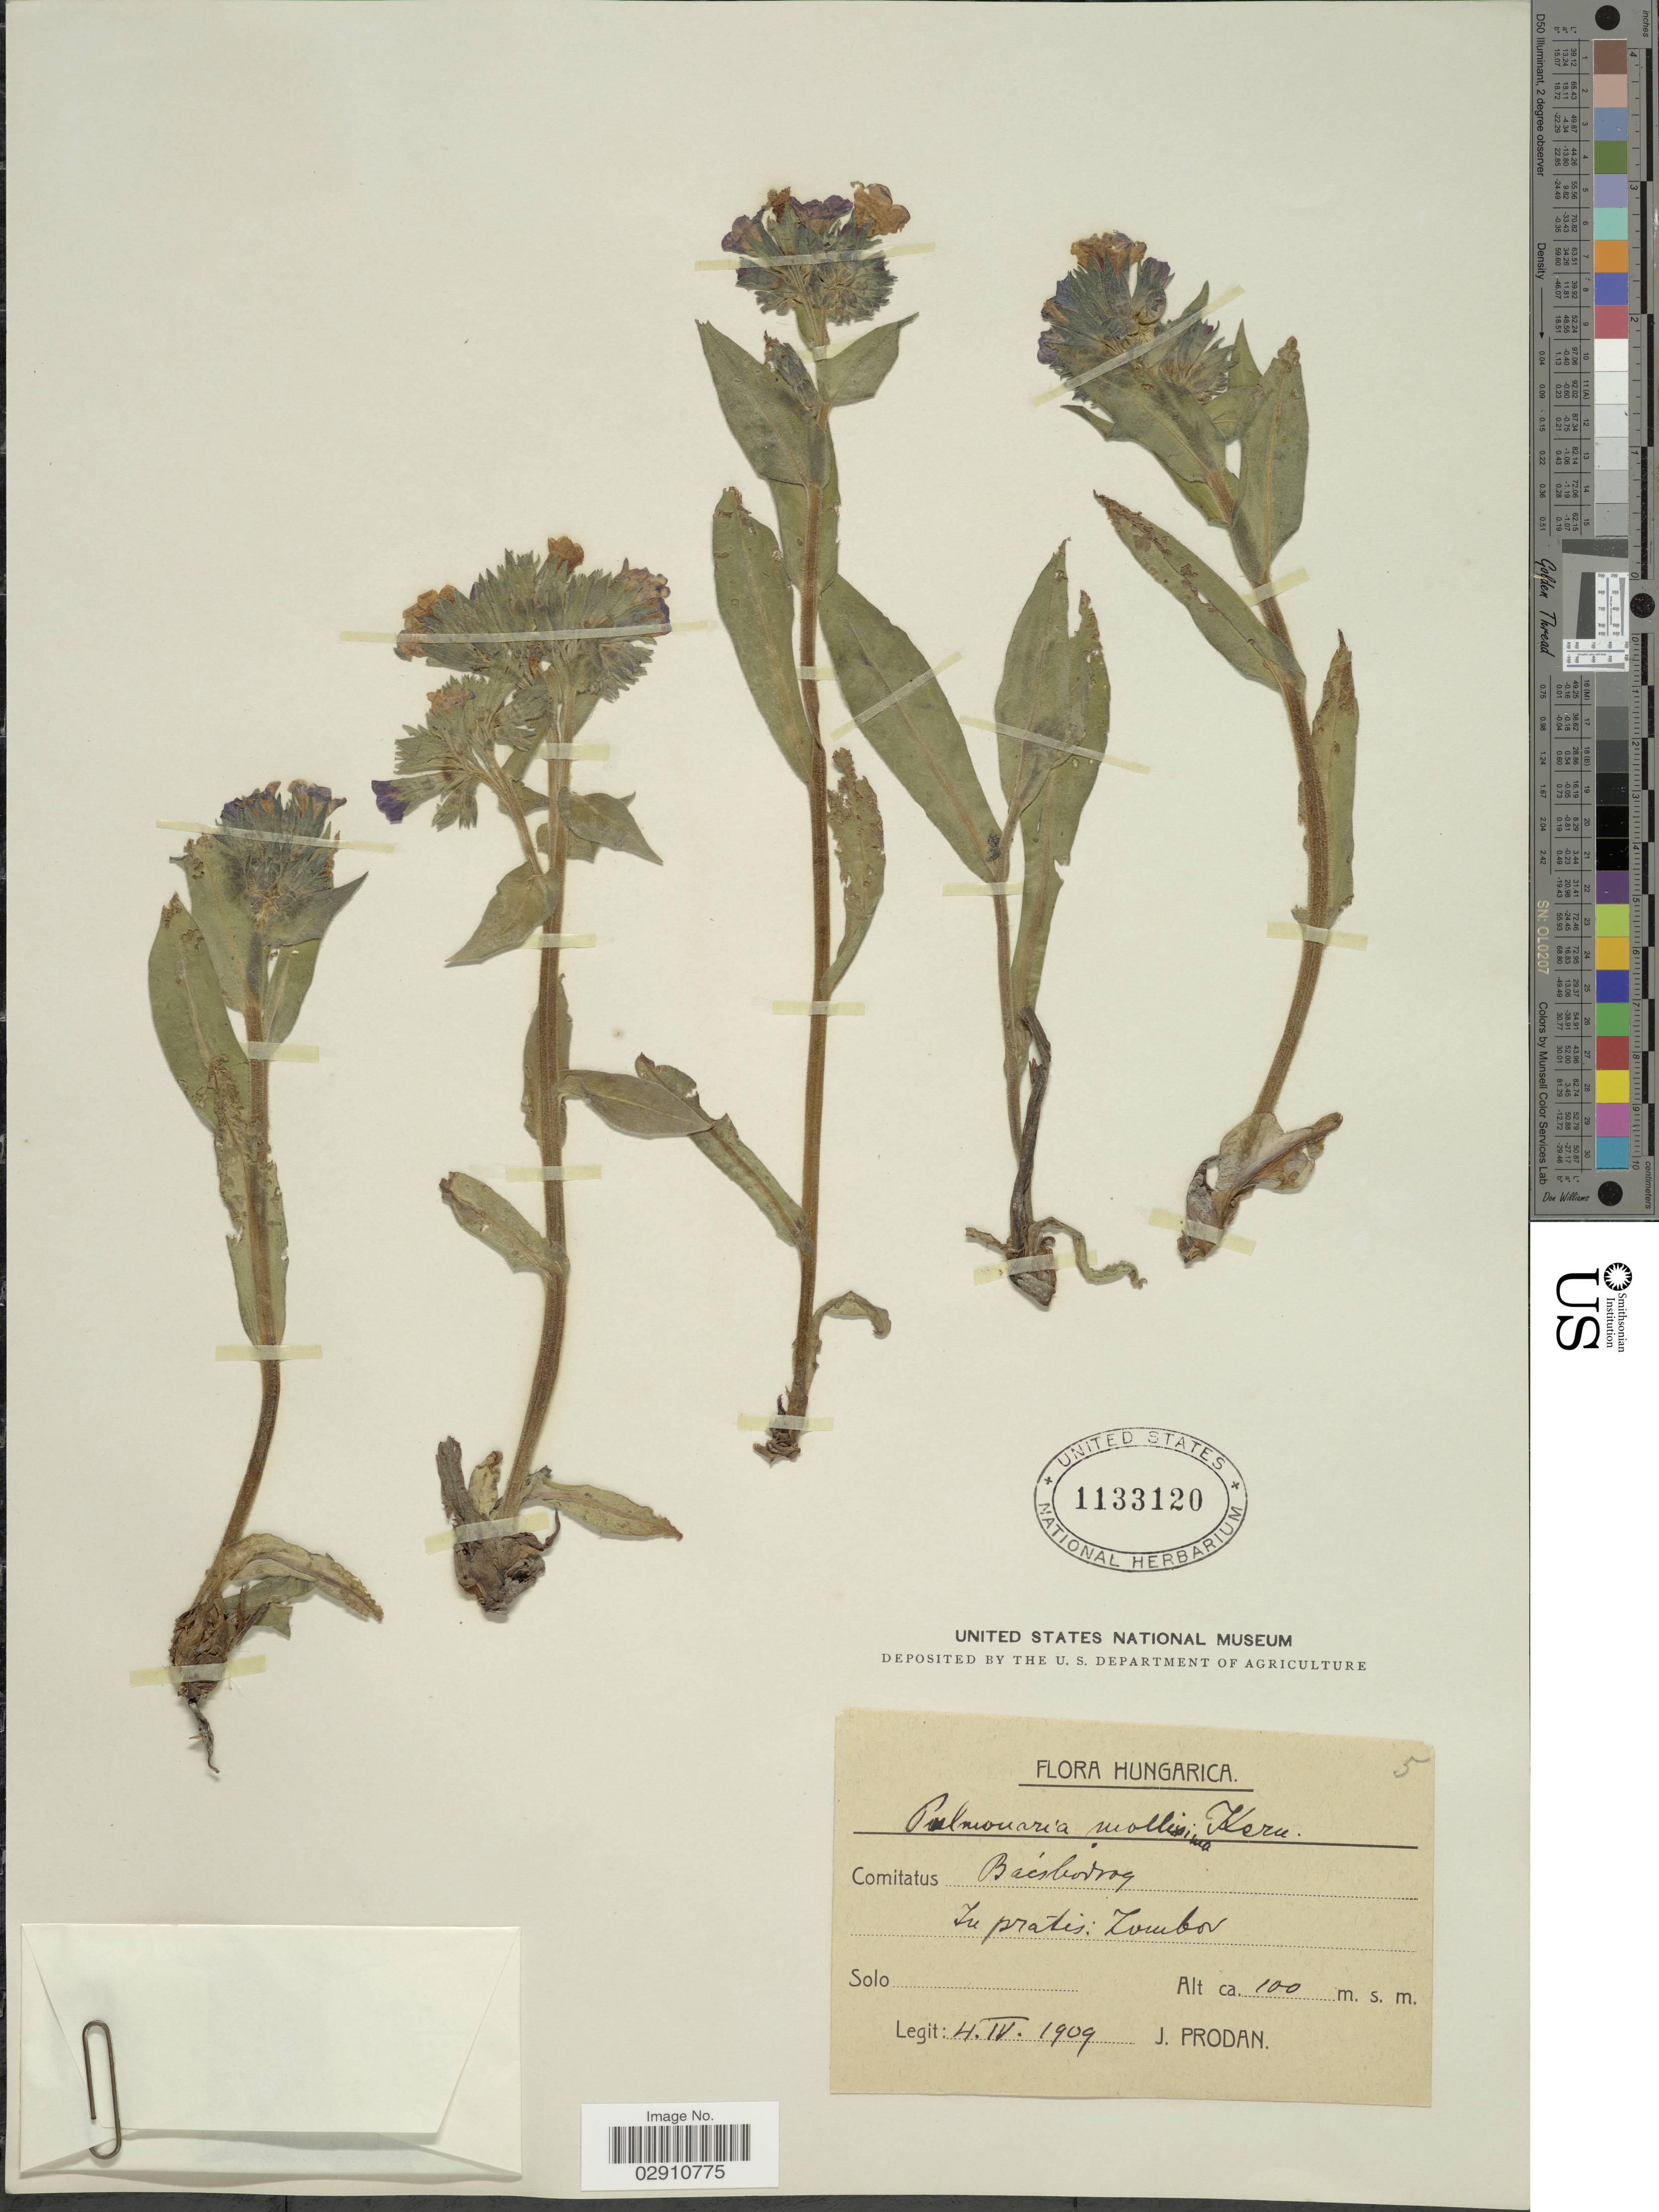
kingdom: Plantae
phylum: Tracheophyta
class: Magnoliopsida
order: Boraginales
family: Boraginaceae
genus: Pulmonaria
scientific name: Pulmonaria mollis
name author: J.F. Wolff ex Hornem.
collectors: J. Prodan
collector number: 5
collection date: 1909-04-04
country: Hungary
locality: Comitatus Bácsbodrog. In pratis: Zombor.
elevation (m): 100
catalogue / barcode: US 1133120